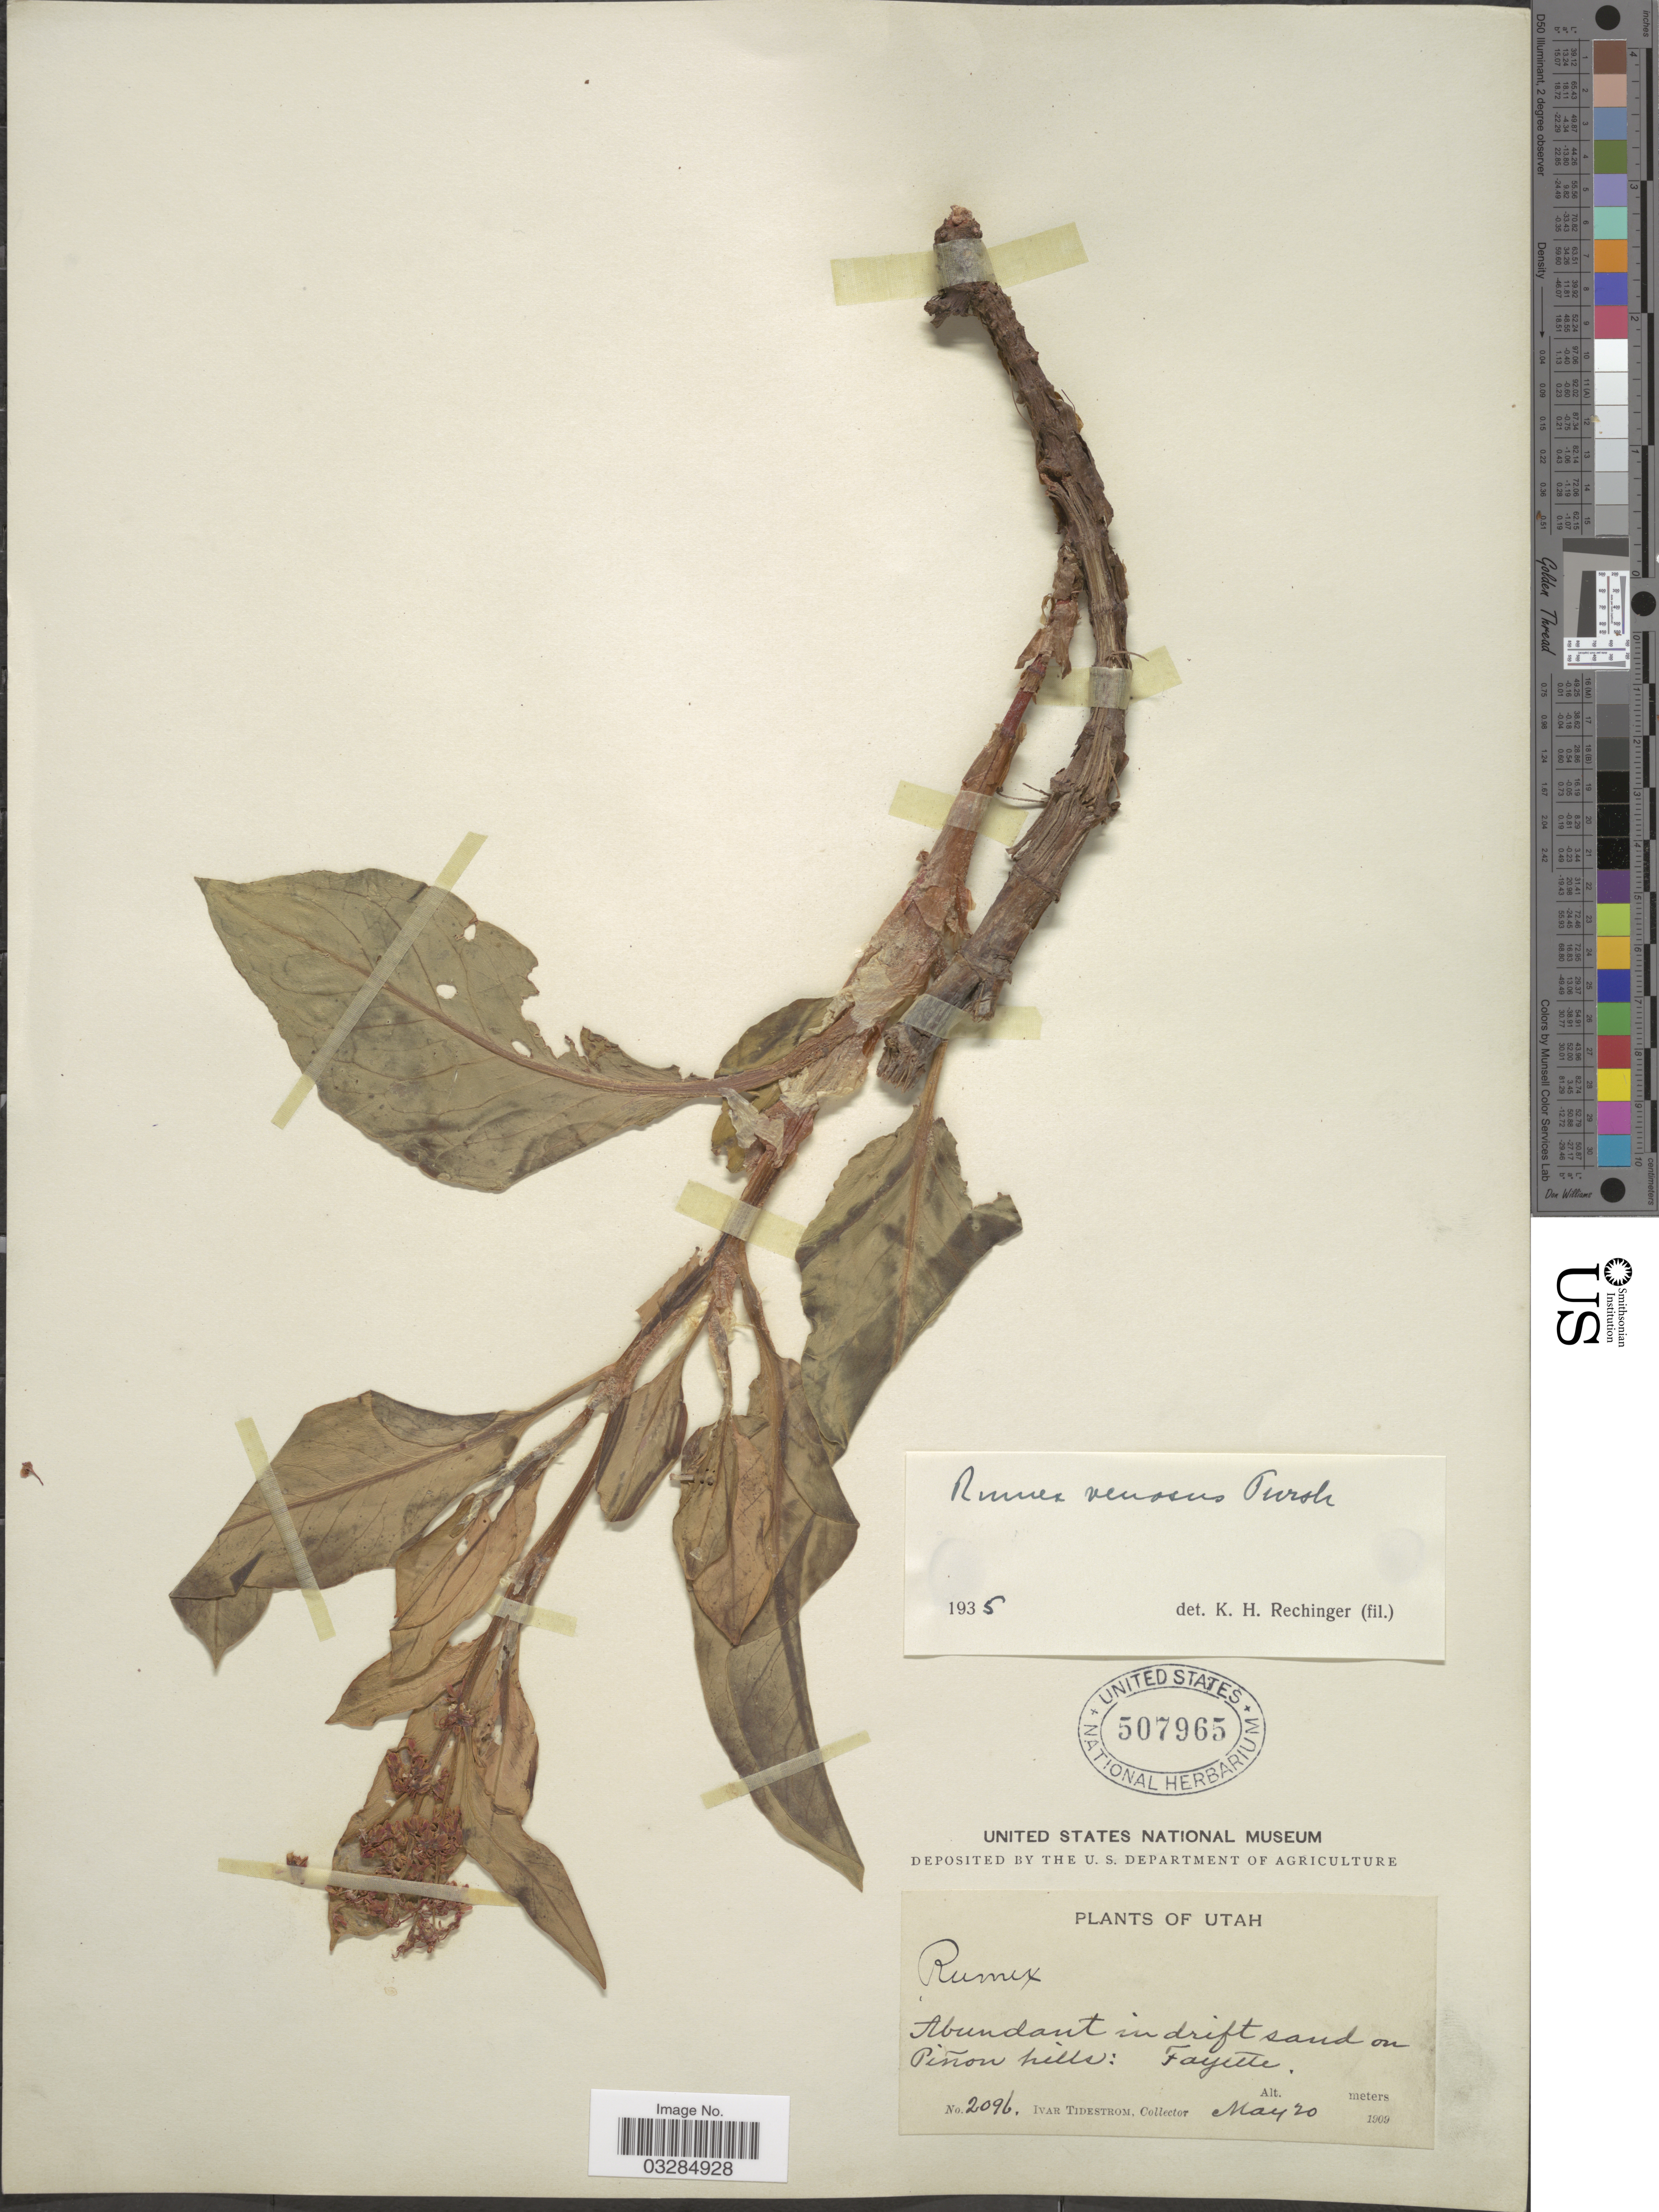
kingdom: Plantae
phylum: Tracheophyta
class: Magnoliopsida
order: Caryophyllales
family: Polygonaceae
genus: Rumex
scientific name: Rumex venosus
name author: Pursh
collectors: I. F. Tidestrom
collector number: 2096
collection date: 1909-05-20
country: United States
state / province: Utah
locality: Abundant in drift sand on Piñon hills: Fayette.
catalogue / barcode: US 507965